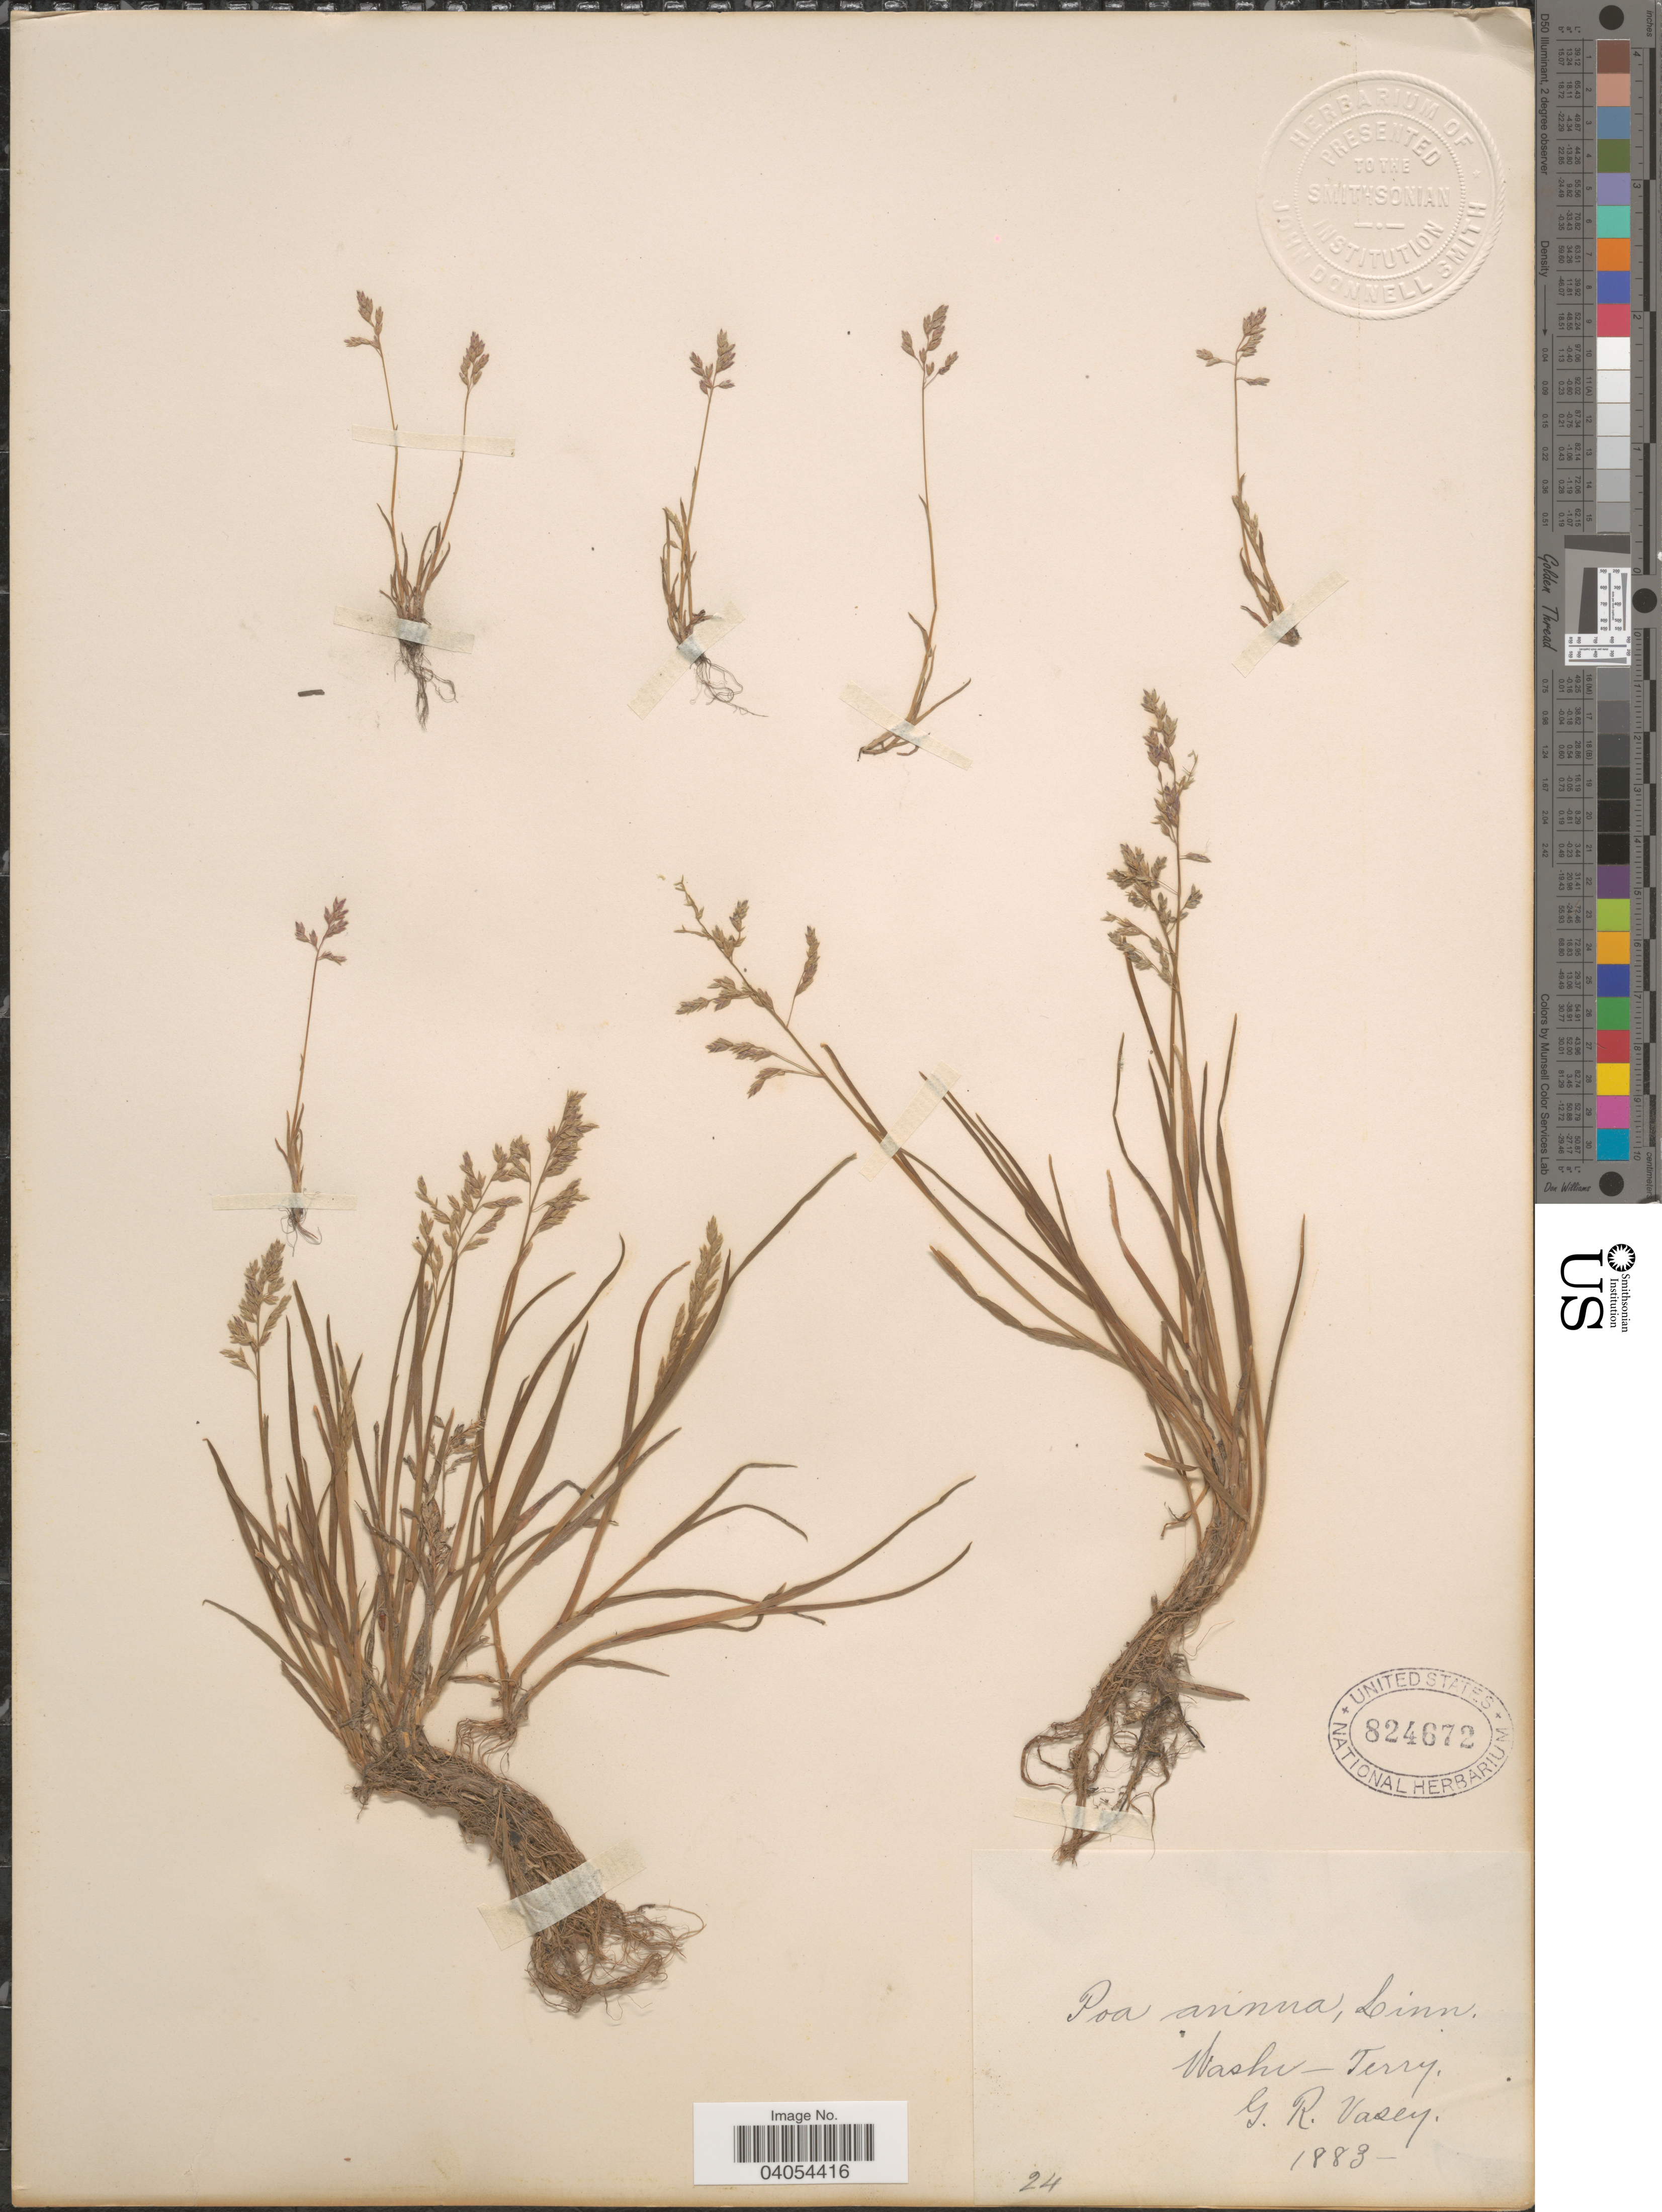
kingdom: Plantae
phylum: Tracheophyta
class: Liliopsida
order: Poales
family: Poaceae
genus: Poa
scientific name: Poa annua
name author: L.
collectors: G. R. Vasey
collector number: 24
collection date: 1883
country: United States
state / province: Washington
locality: Wash-Terry.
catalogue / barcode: US 824672